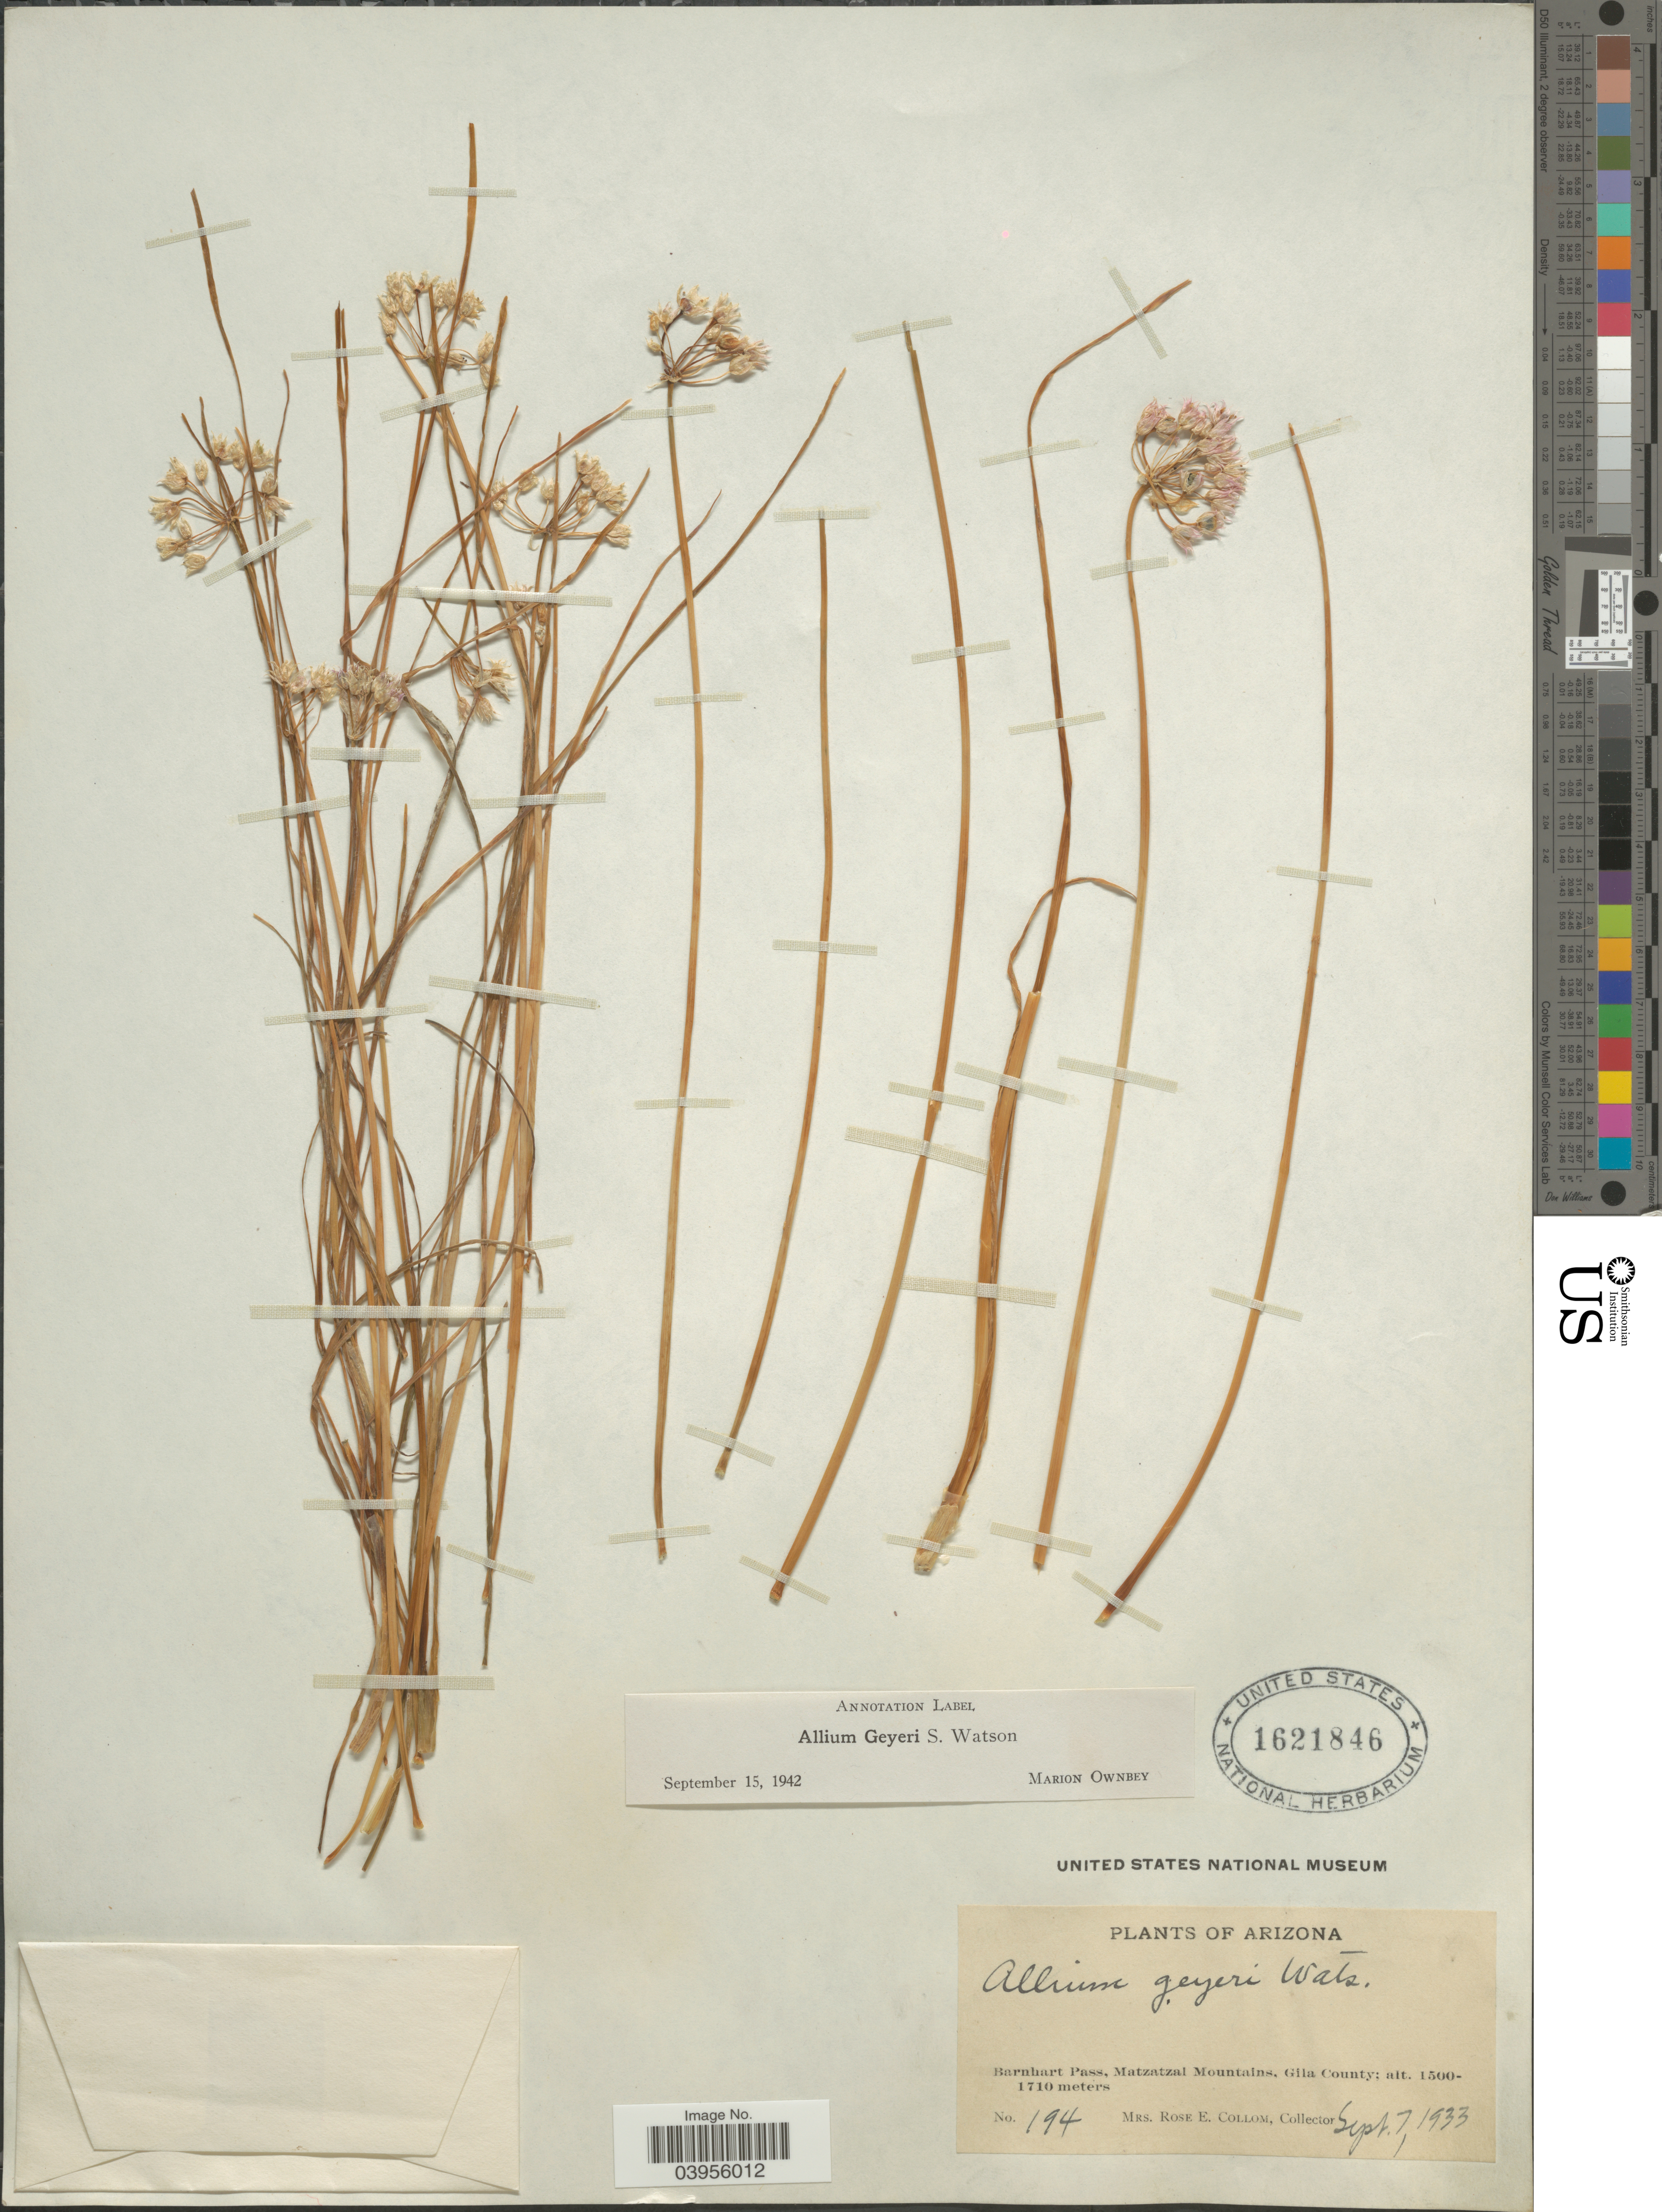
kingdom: Plantae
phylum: Tracheophyta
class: Liliopsida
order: Asparagales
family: Amaryllidaceae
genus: Allium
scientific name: Allium geyeri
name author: S. Watson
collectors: R. E. Collom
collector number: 194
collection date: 1933-09-07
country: United States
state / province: Arizona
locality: Barnhart Pass, Matzatzal Mountains, Gila County.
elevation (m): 1500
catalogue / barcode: US 1621846